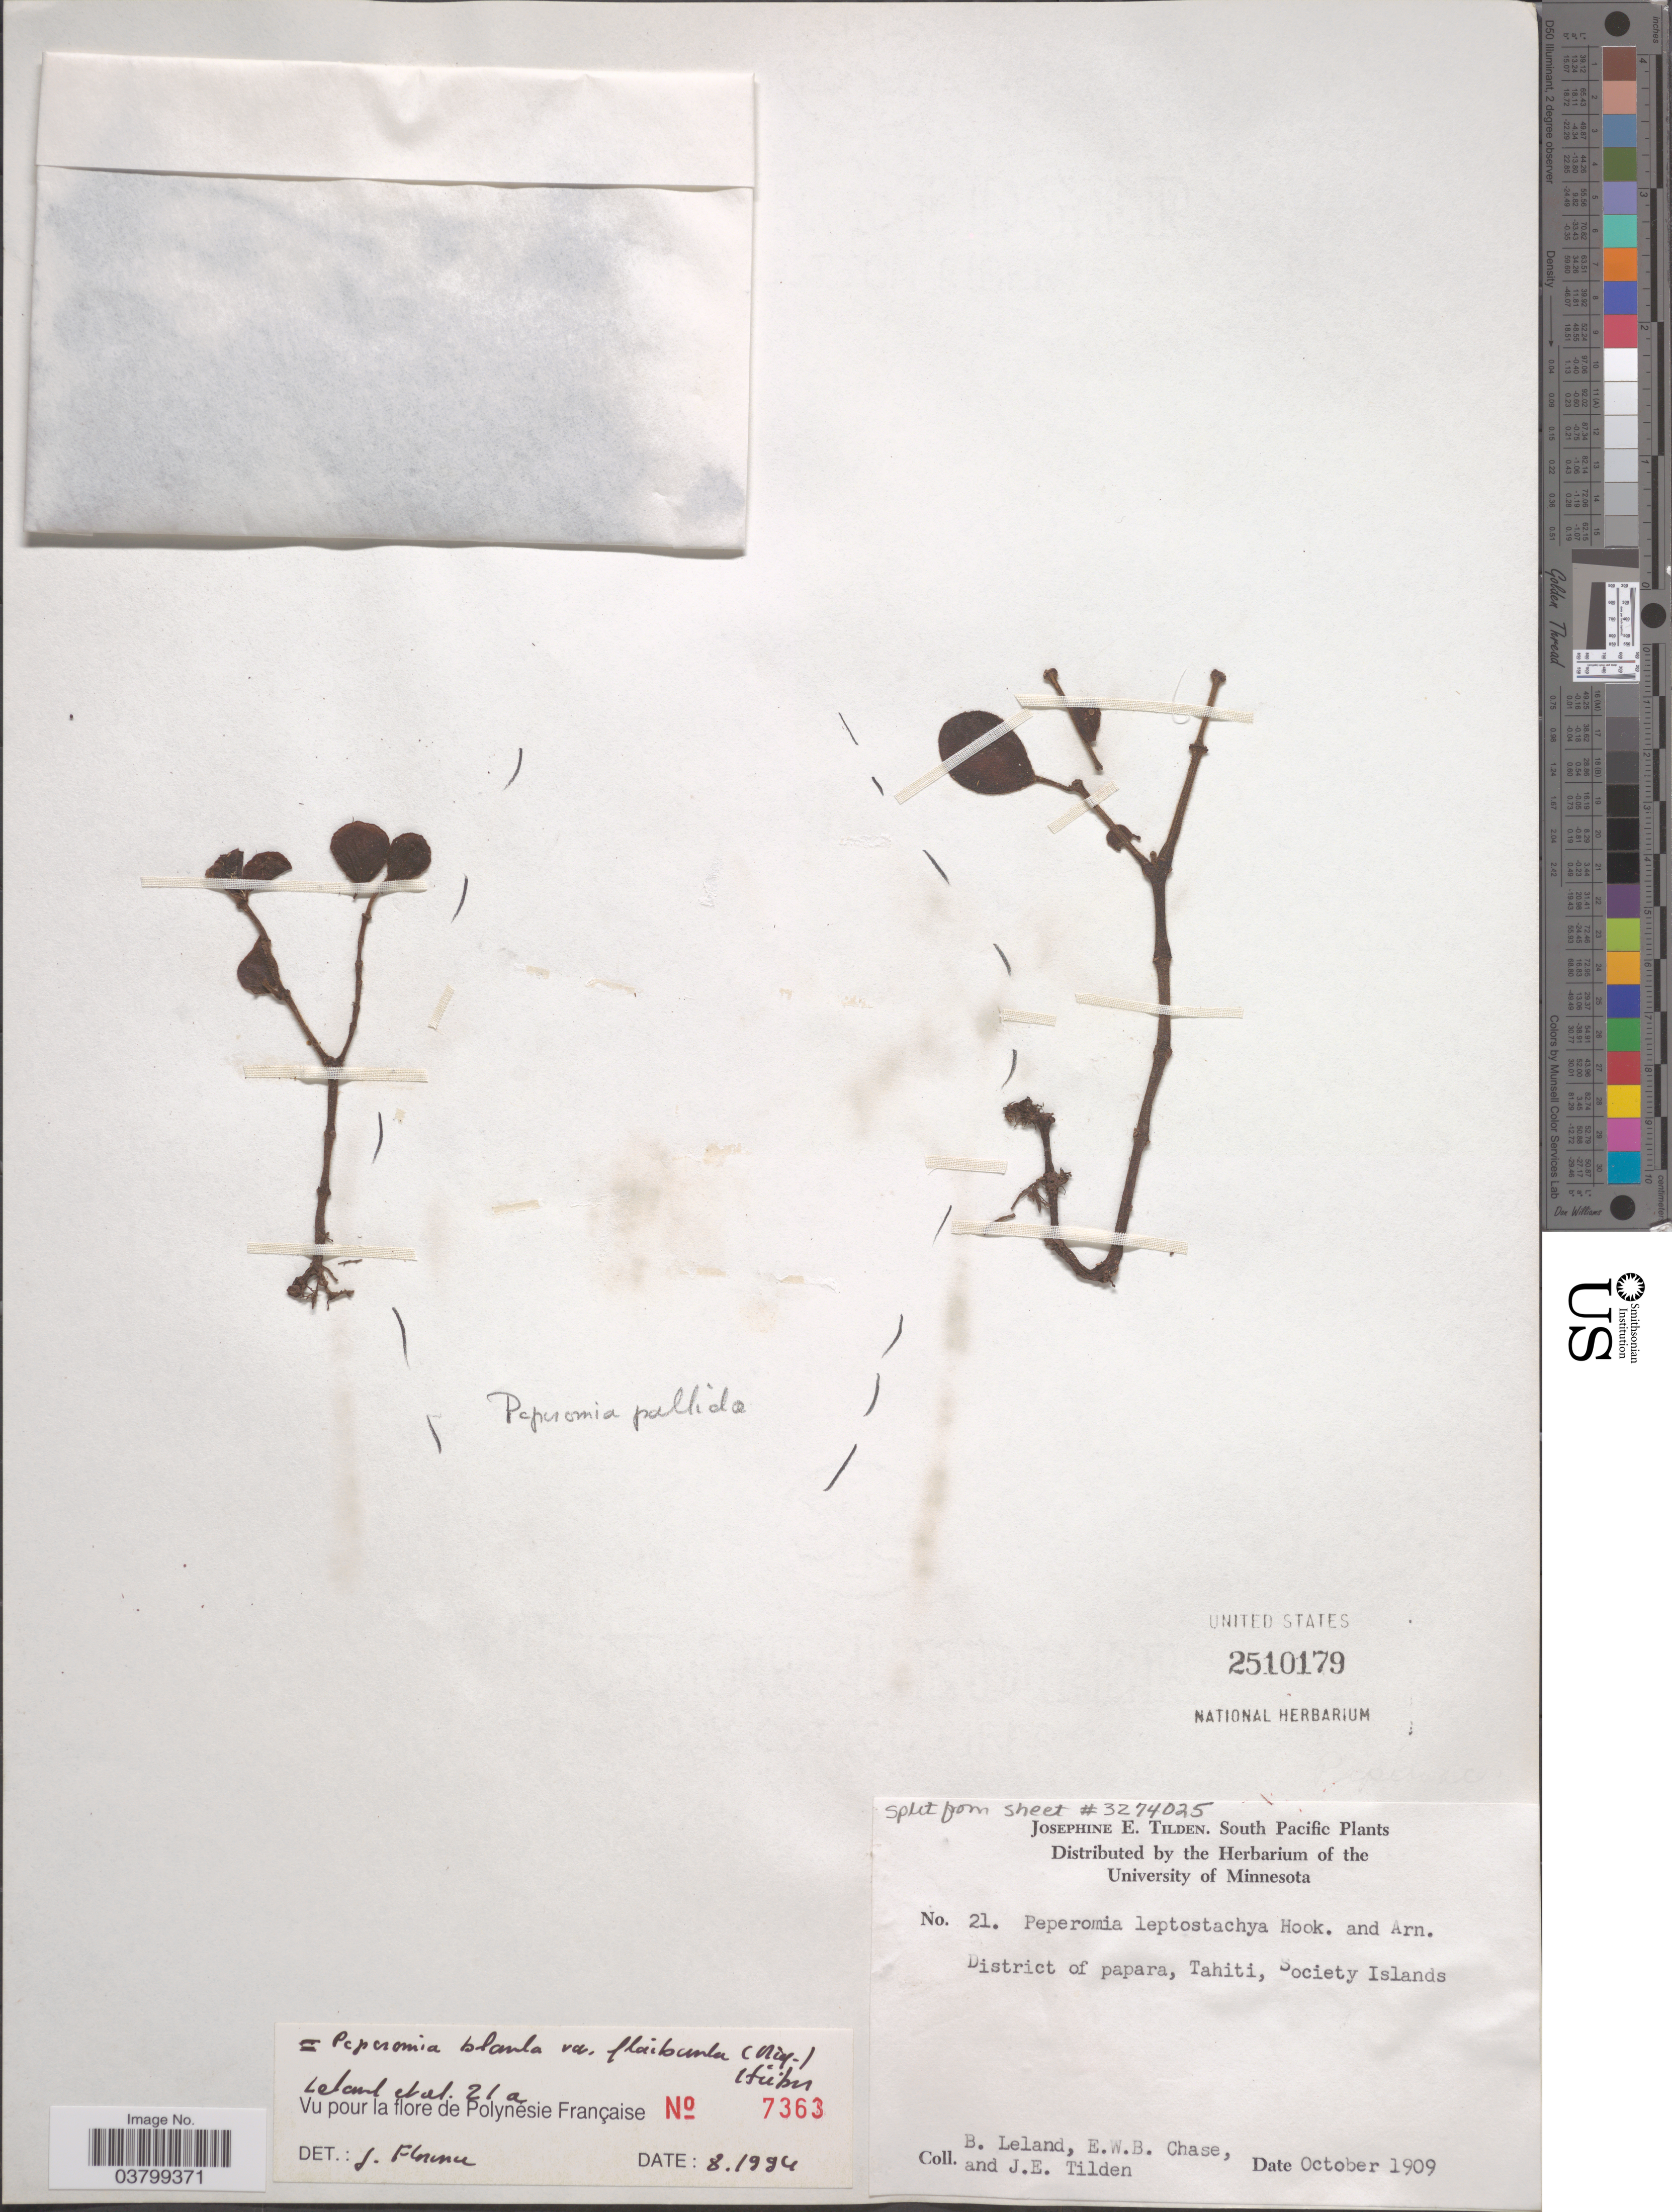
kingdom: Plantae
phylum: Tracheophyta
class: Magnoliopsida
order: Piperales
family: Piperaceae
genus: Peperomia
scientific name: Peperomia leptostachya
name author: Hook. & Arn.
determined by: Wagner, W. L., (BOT), Smithsonian Institution - National Museum of Natural History (UNITED STATES)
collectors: B. Leland, E. W. Chase & J. E. Tilden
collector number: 21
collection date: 1909-10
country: French Polynesia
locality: District of papara, Tahiti, Society Islands.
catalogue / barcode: US 2510179